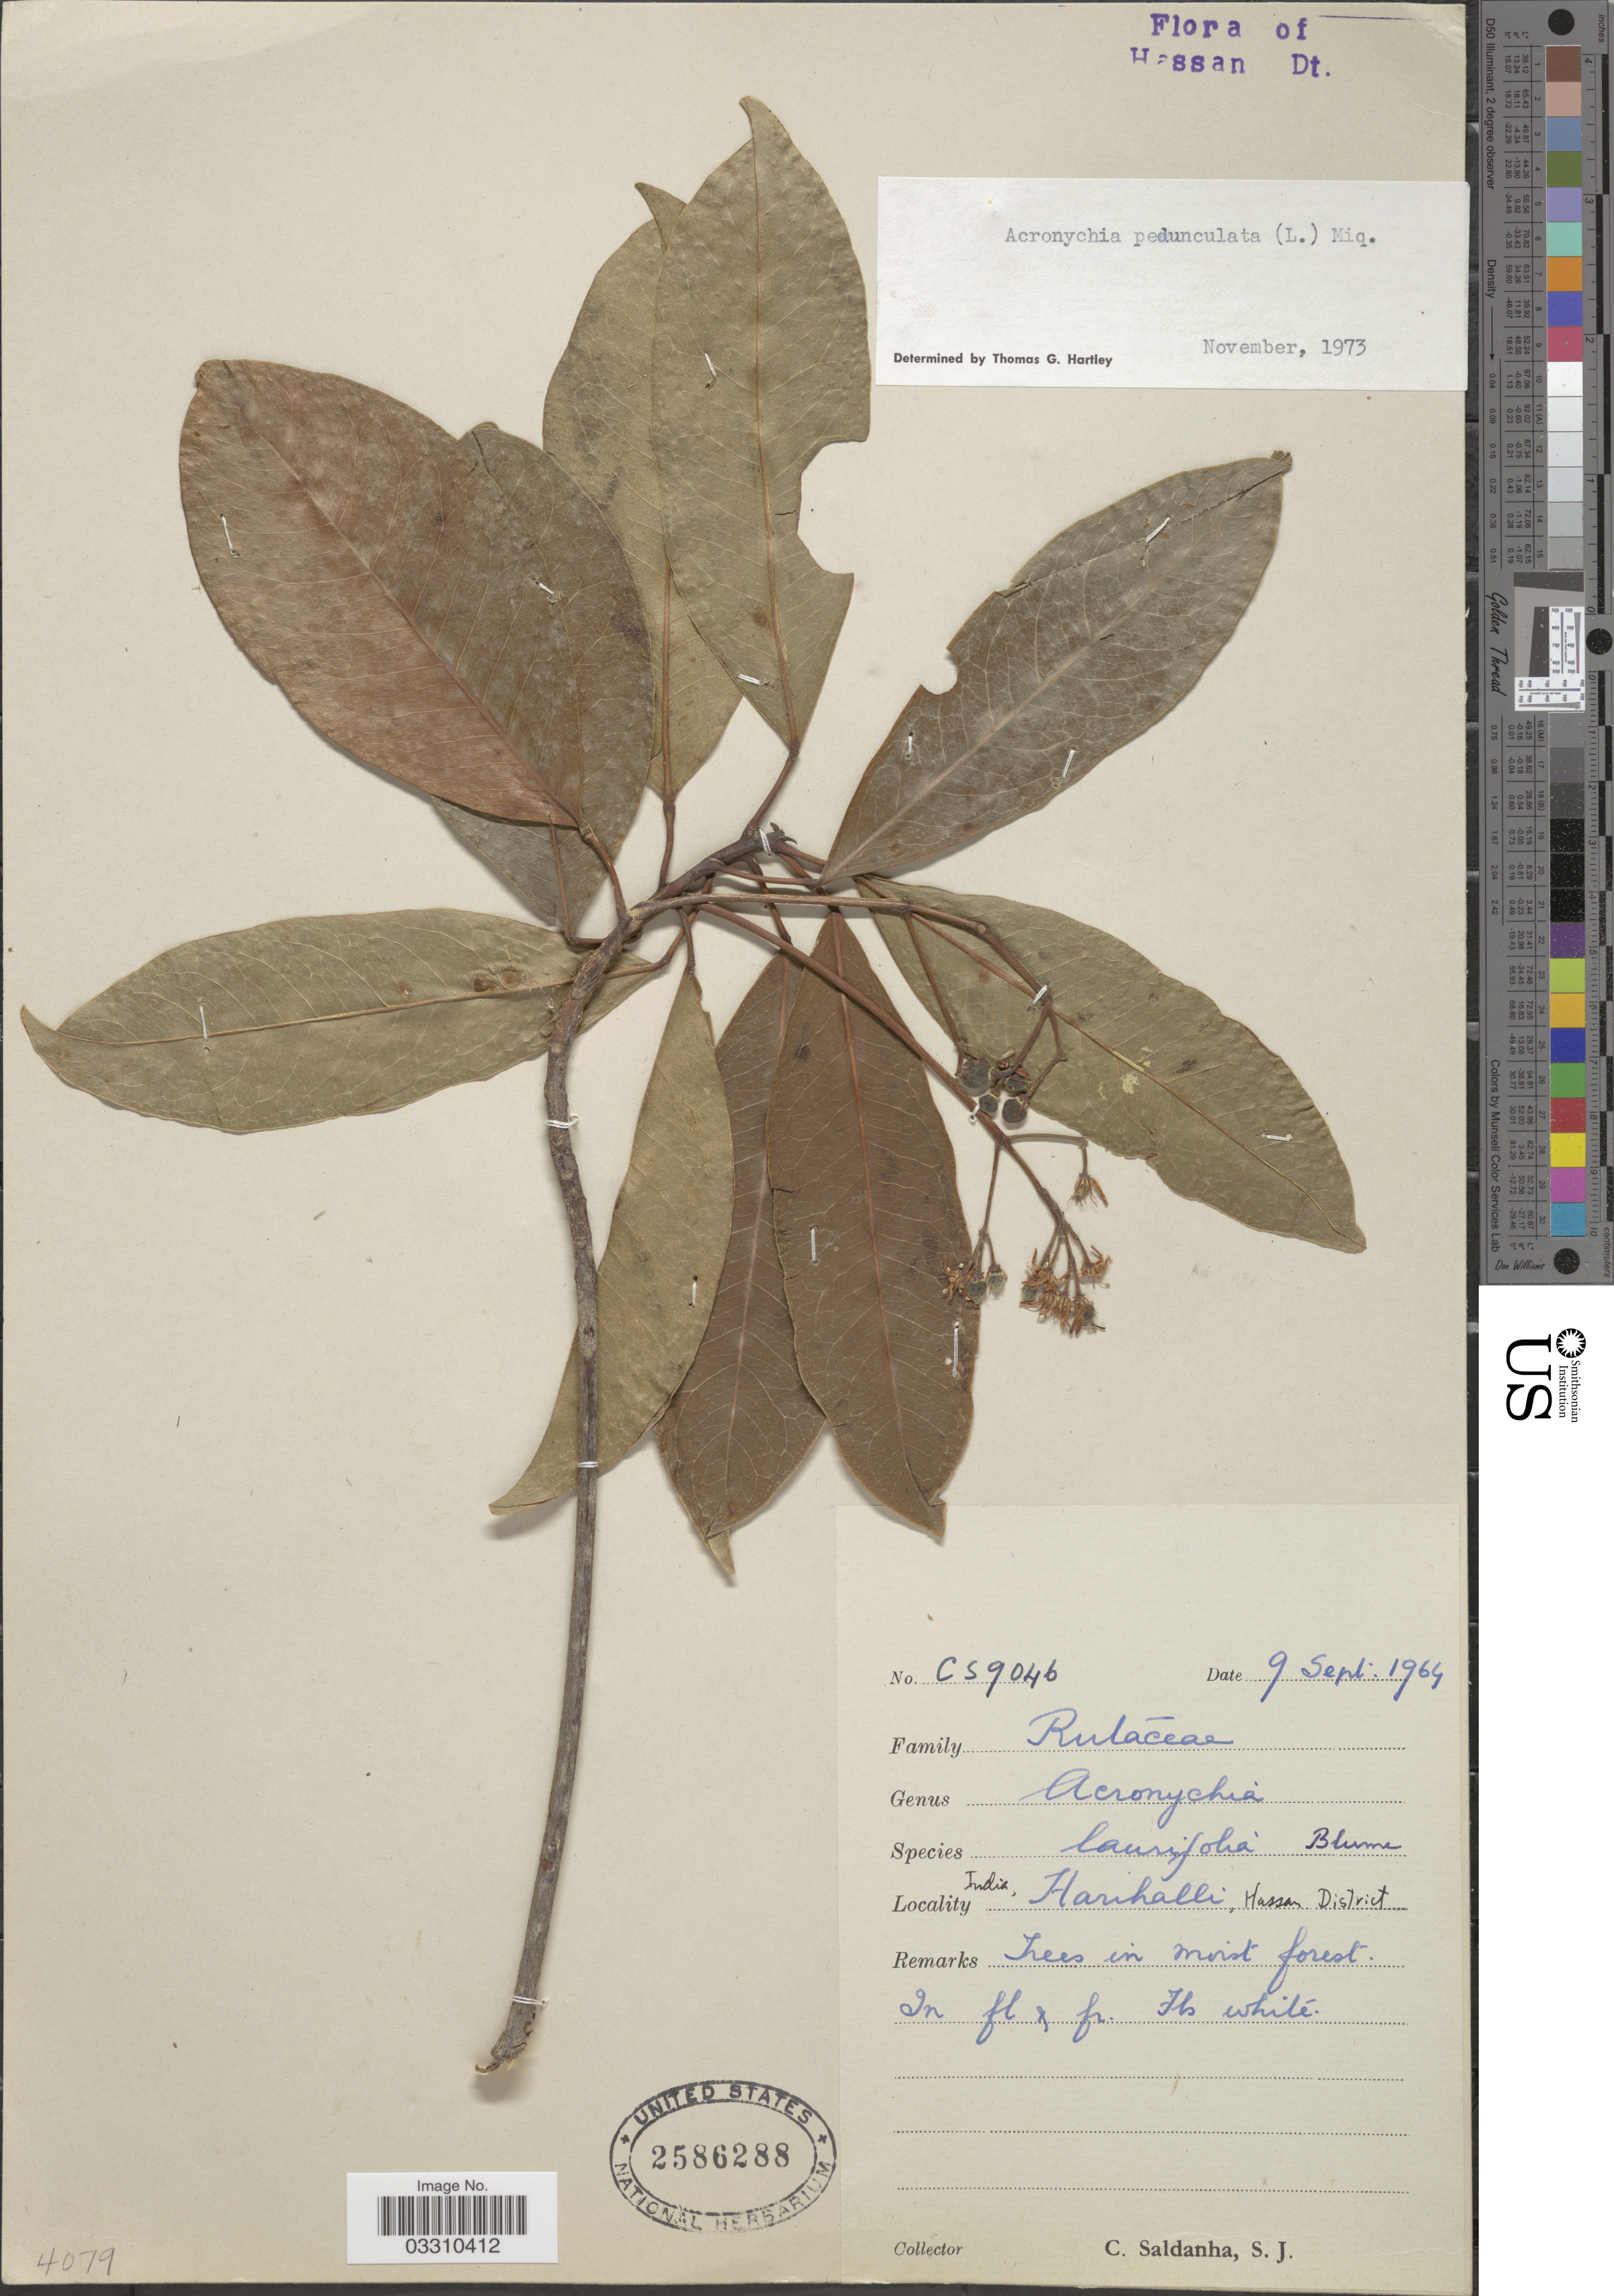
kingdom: Plantae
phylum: Tracheophyta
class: Magnoliopsida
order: Sapindales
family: Rutaceae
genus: Acronychia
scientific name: Acronychia pedunculata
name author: (L.) Miq.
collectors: C. Saldanha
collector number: CS9046*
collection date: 1964-09-09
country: India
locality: Hanhalli, Hassan District.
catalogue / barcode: US 2586288